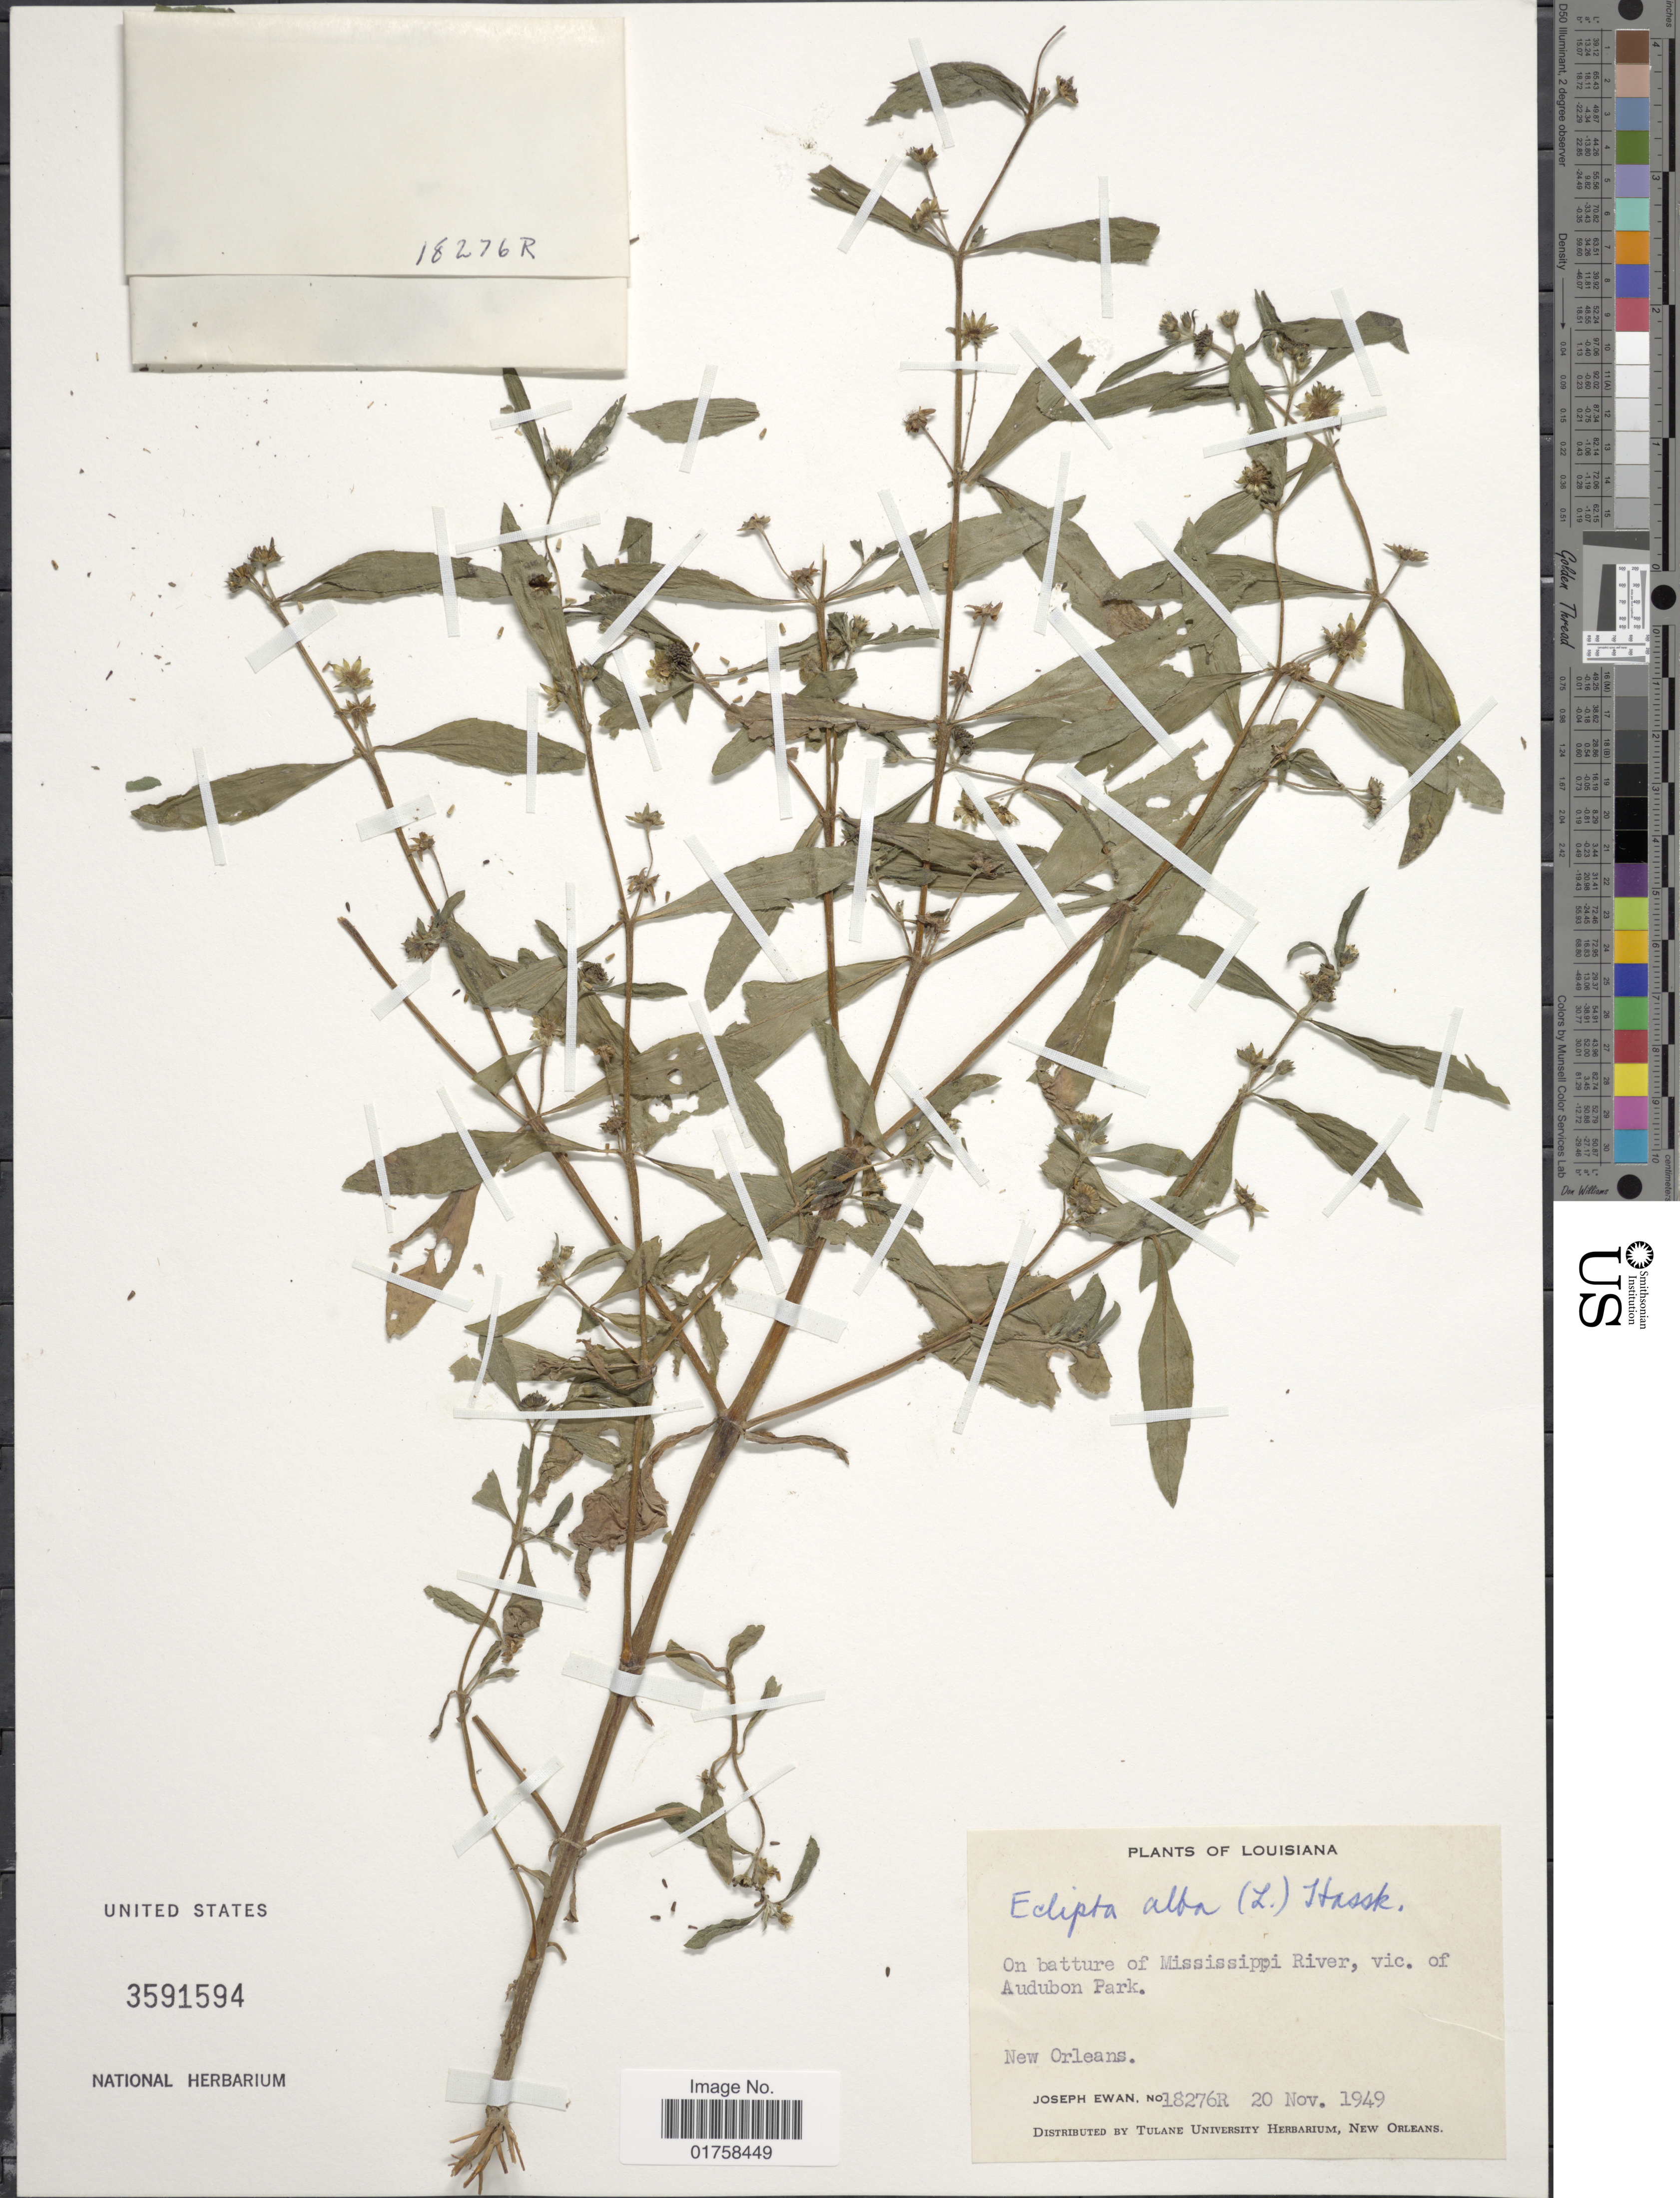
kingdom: Plantae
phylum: Tracheophyta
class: Magnoliopsida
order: Asterales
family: Asteraceae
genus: Eclipta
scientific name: Eclipta alba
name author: (L.) Hassk.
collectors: J. A. Ewan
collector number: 18276R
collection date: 1949-11-20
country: United States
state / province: Louisiana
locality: Louisiana. On batture of Mississippi River, vic. of Audubon Park. New Orleans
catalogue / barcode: US 3591594